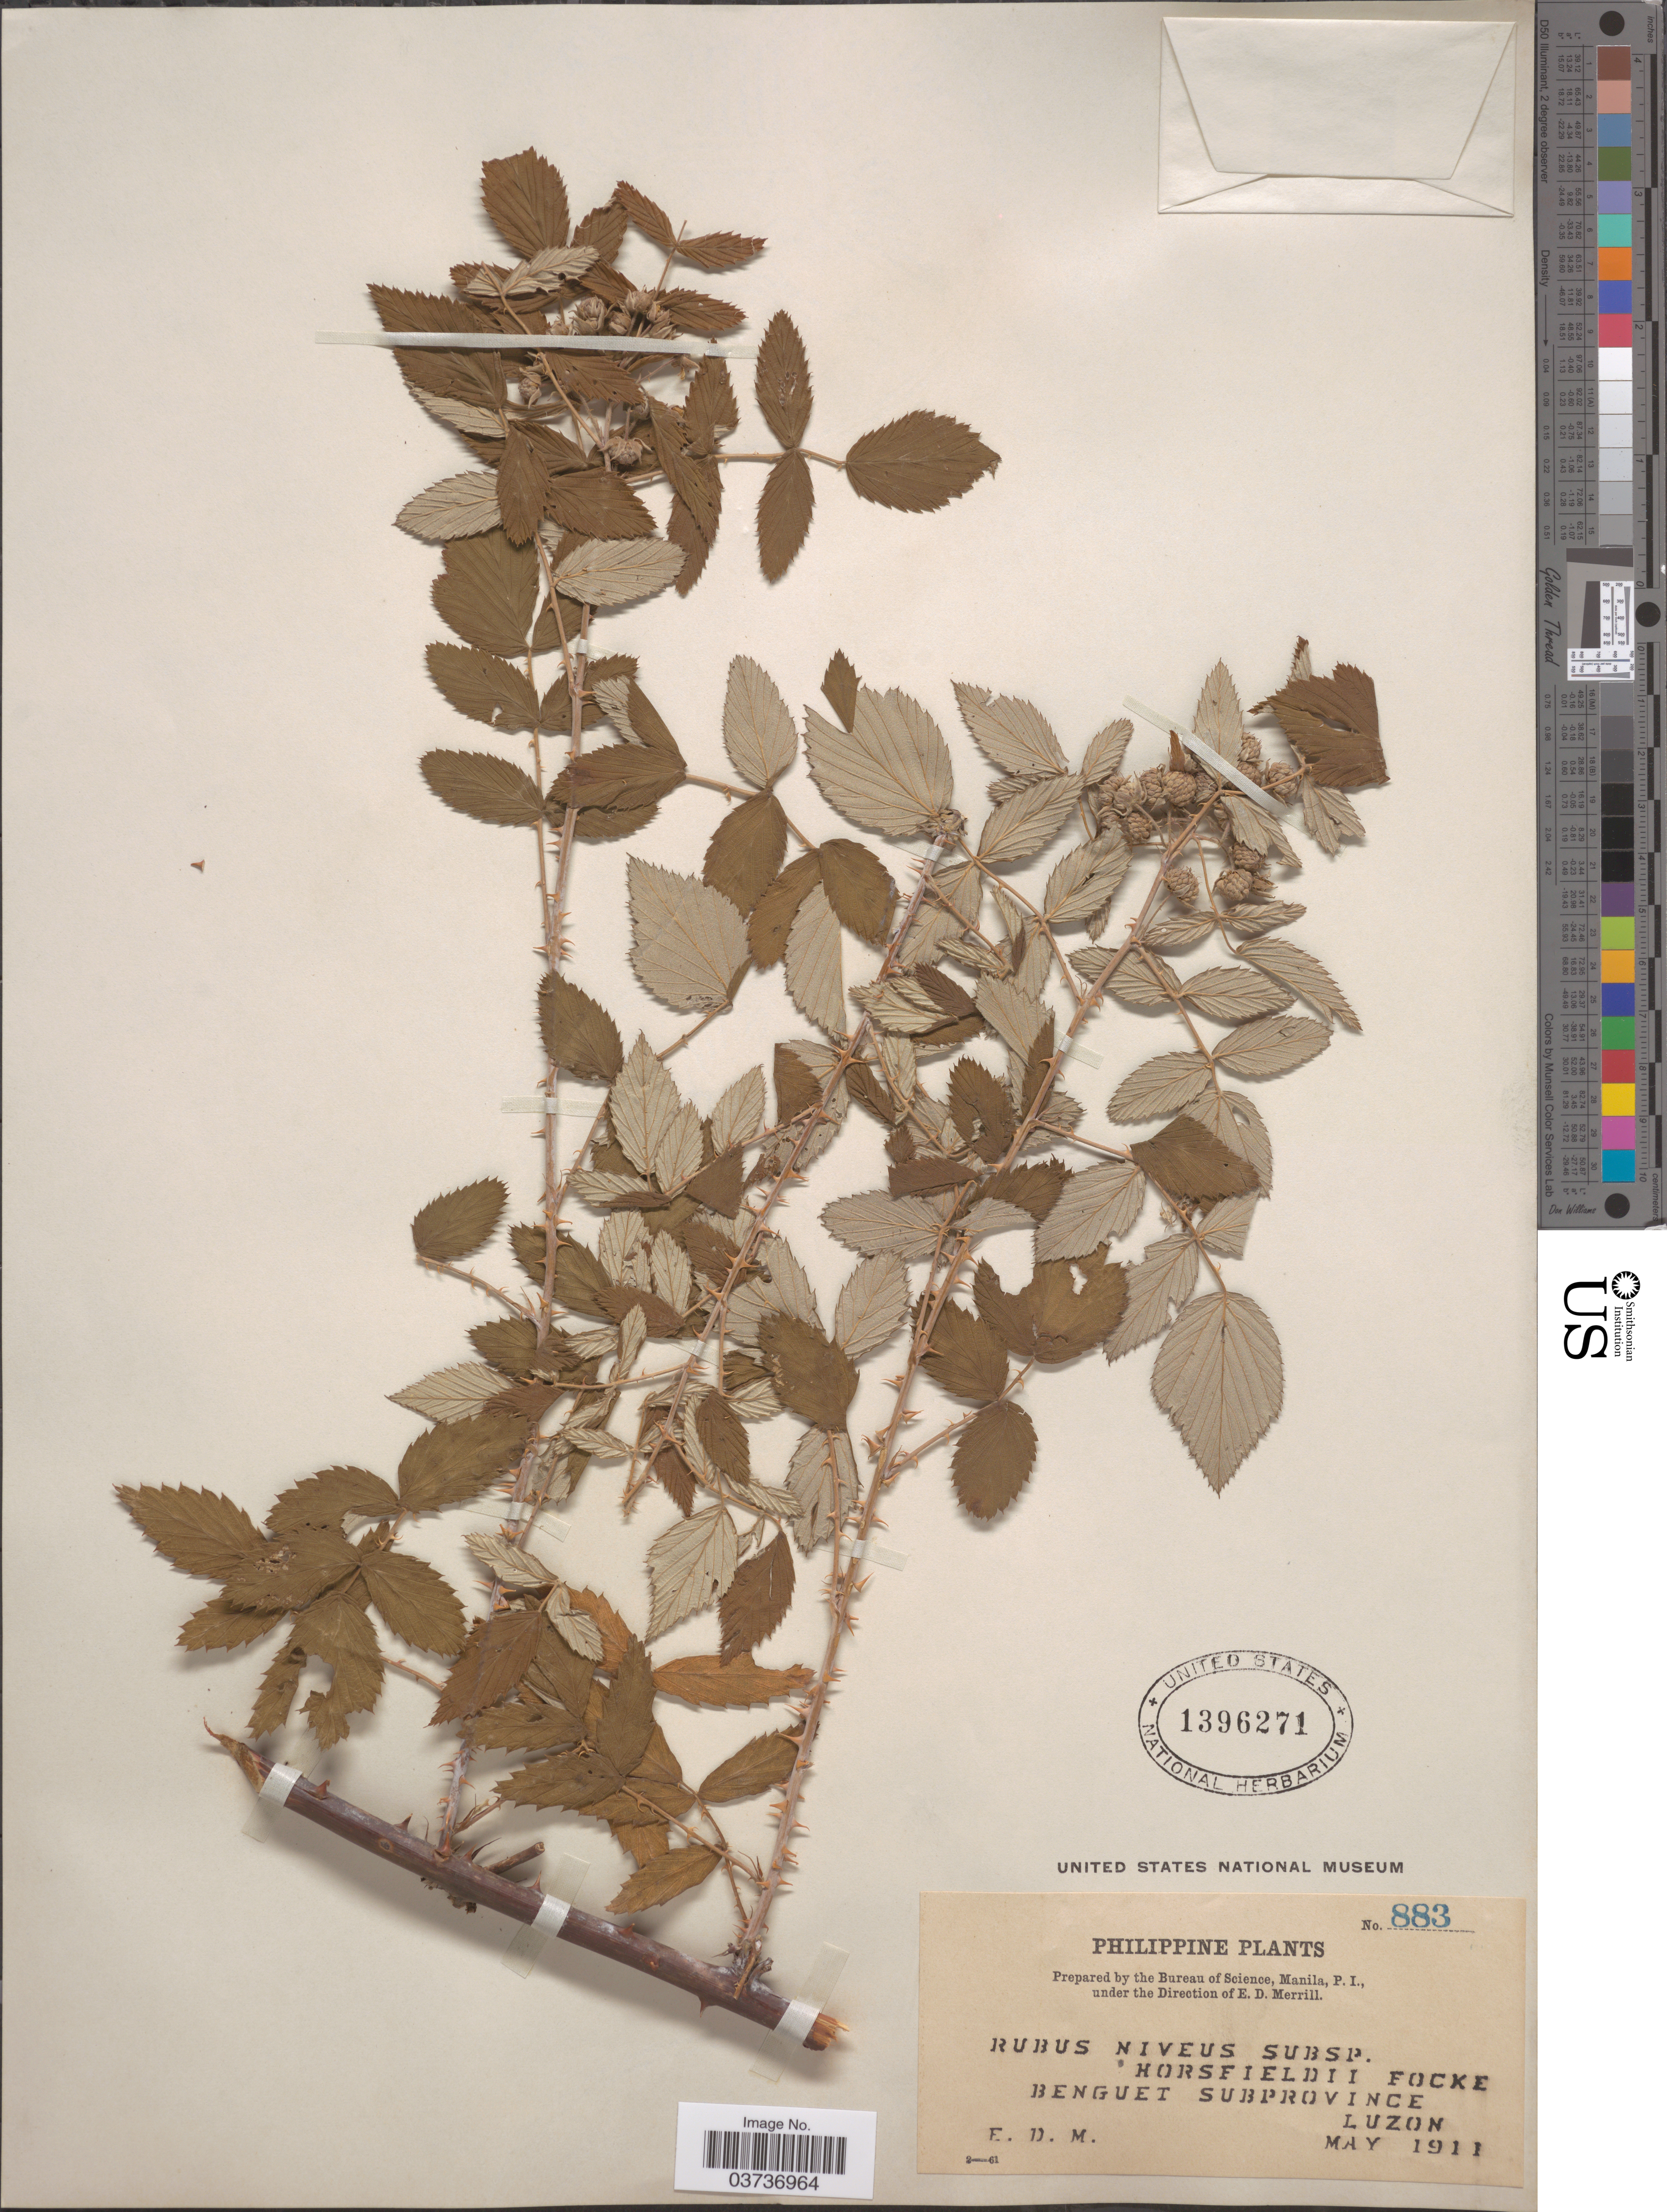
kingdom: Plantae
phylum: Tracheophyta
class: Magnoliopsida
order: Rosales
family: Rosaceae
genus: Rubus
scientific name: Rubus niveus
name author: Thunb.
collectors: E. D. Merrill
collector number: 883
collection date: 1911-05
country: Philippines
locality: Benguet Subprovince. Luzon.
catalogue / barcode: US 1396271